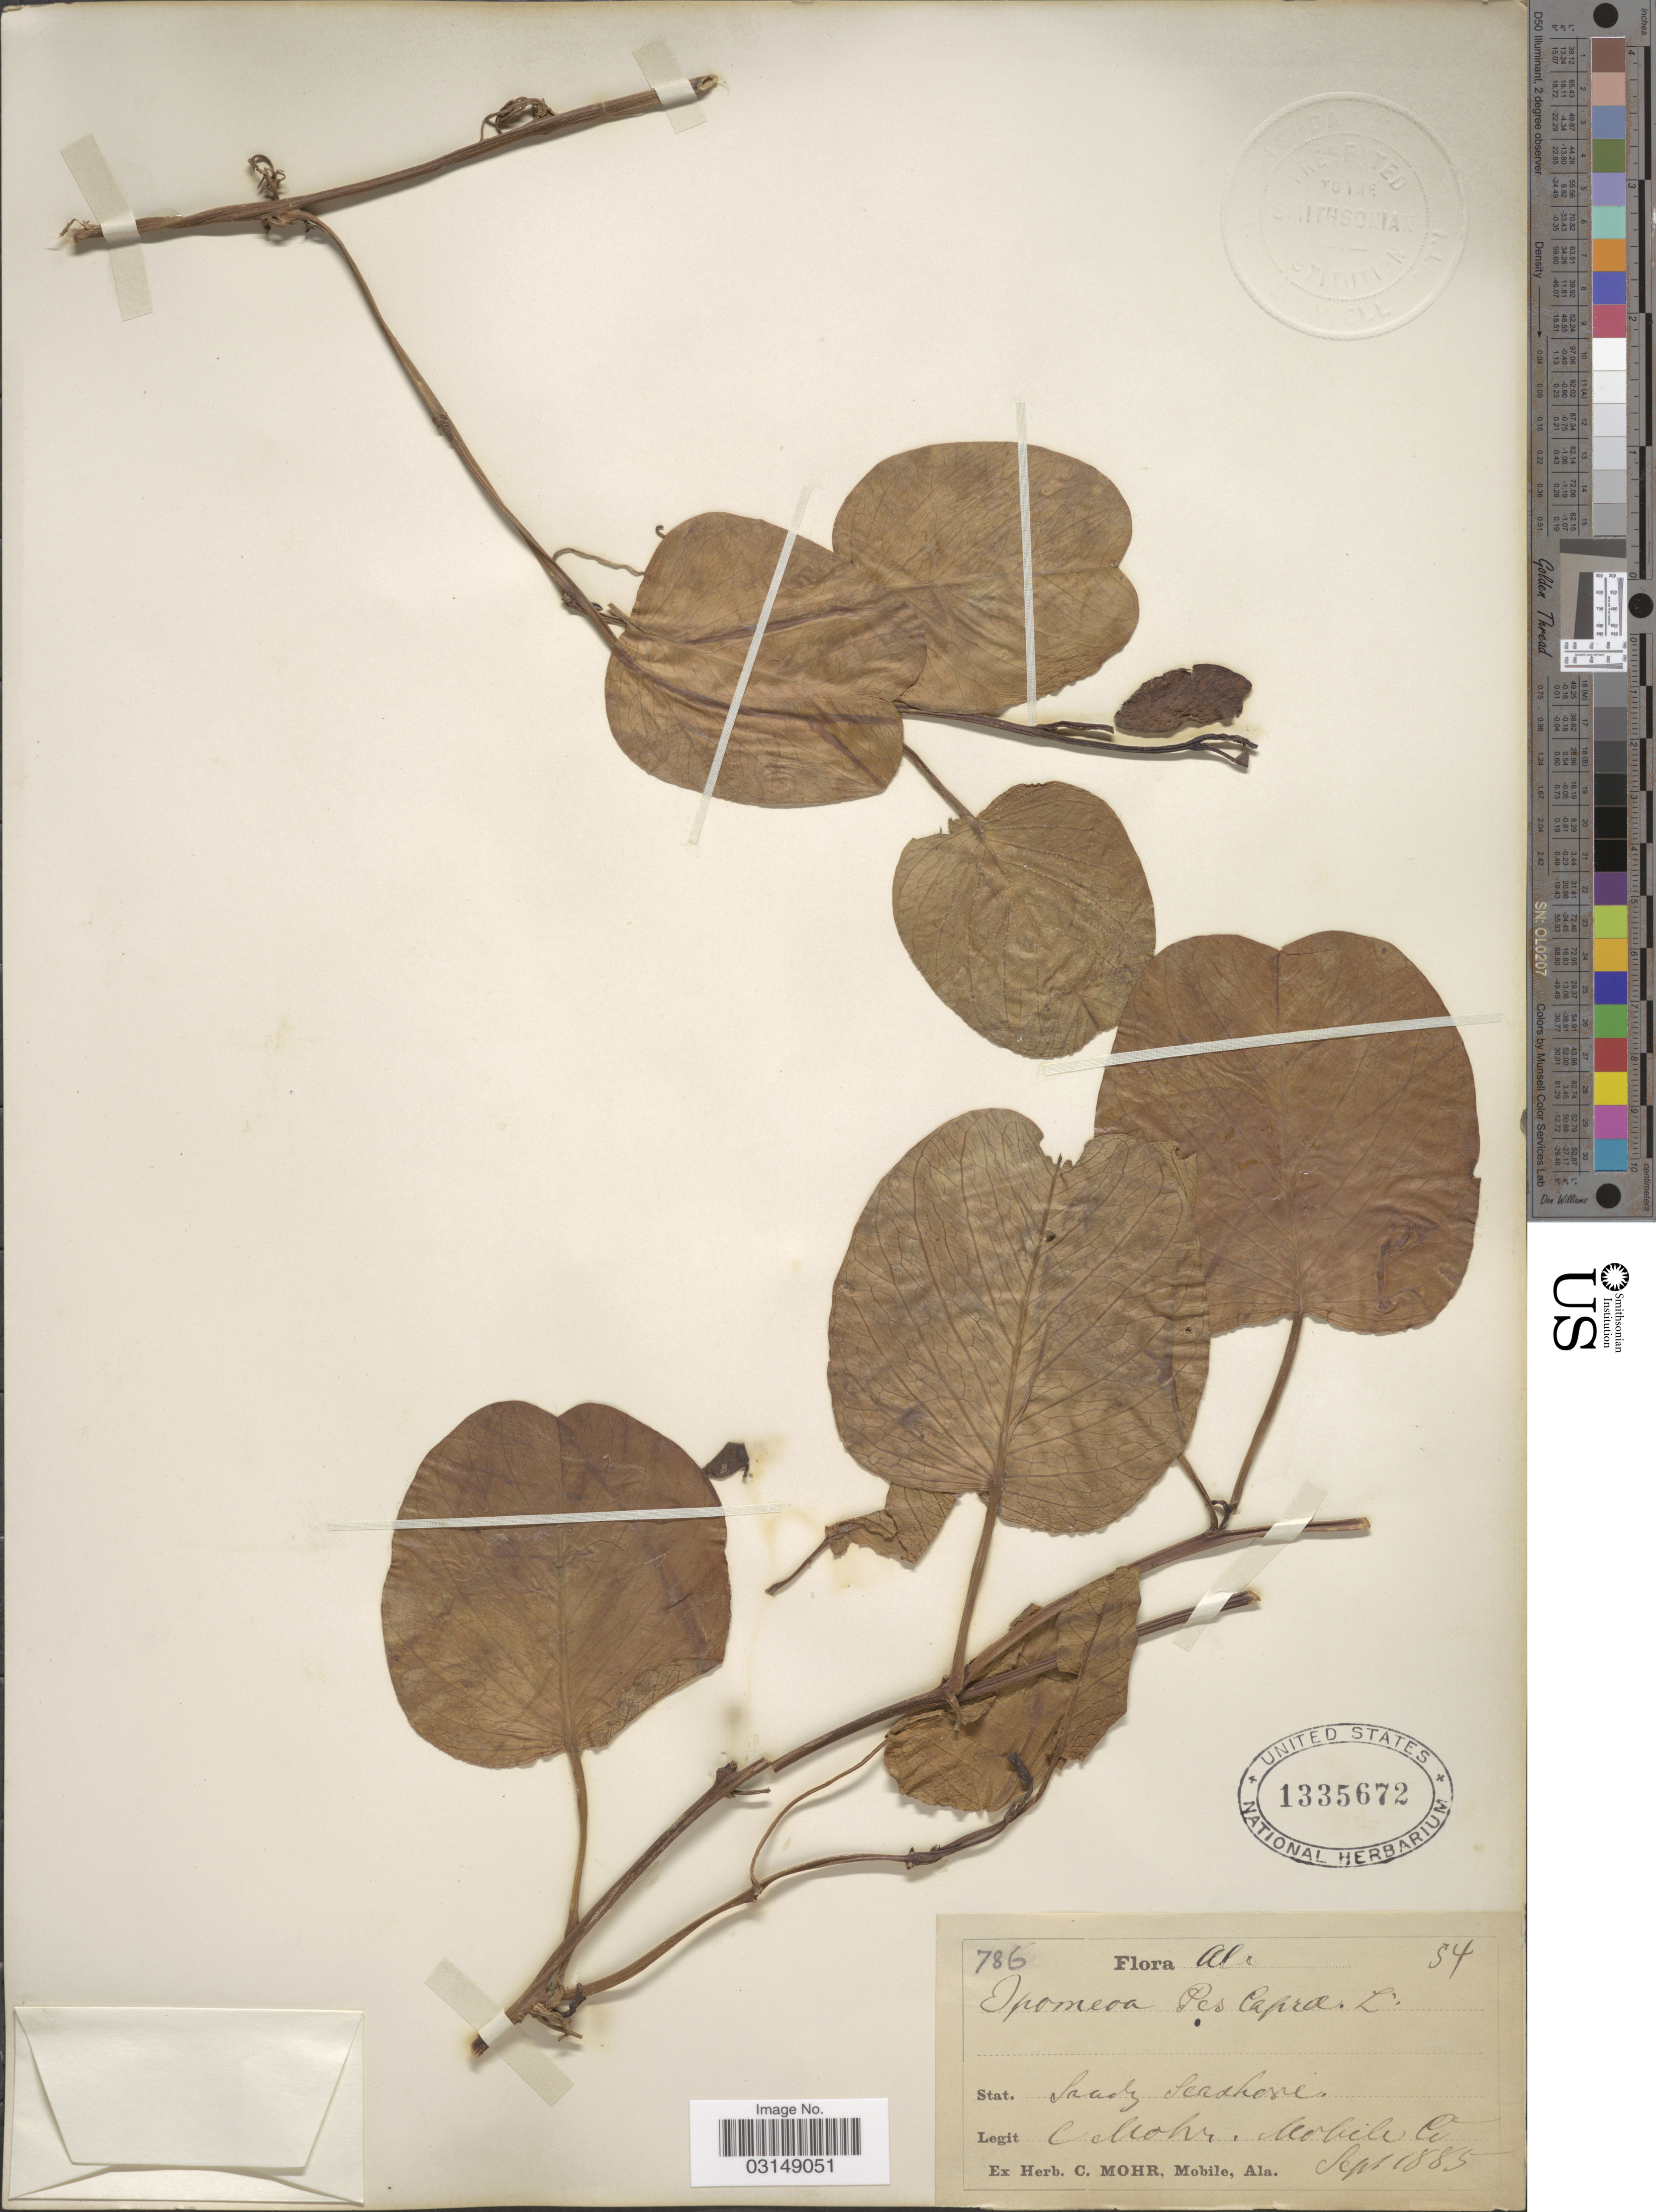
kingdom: Plantae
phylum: Tracheophyta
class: Magnoliopsida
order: Solanales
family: Convolvulaceae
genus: Ipomoea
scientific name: Ipomoea pes-caprae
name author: (L.) R. Br.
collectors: C. Mohr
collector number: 786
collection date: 1885-09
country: United States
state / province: Alabama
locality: Mobile Co.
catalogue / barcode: US 1335672